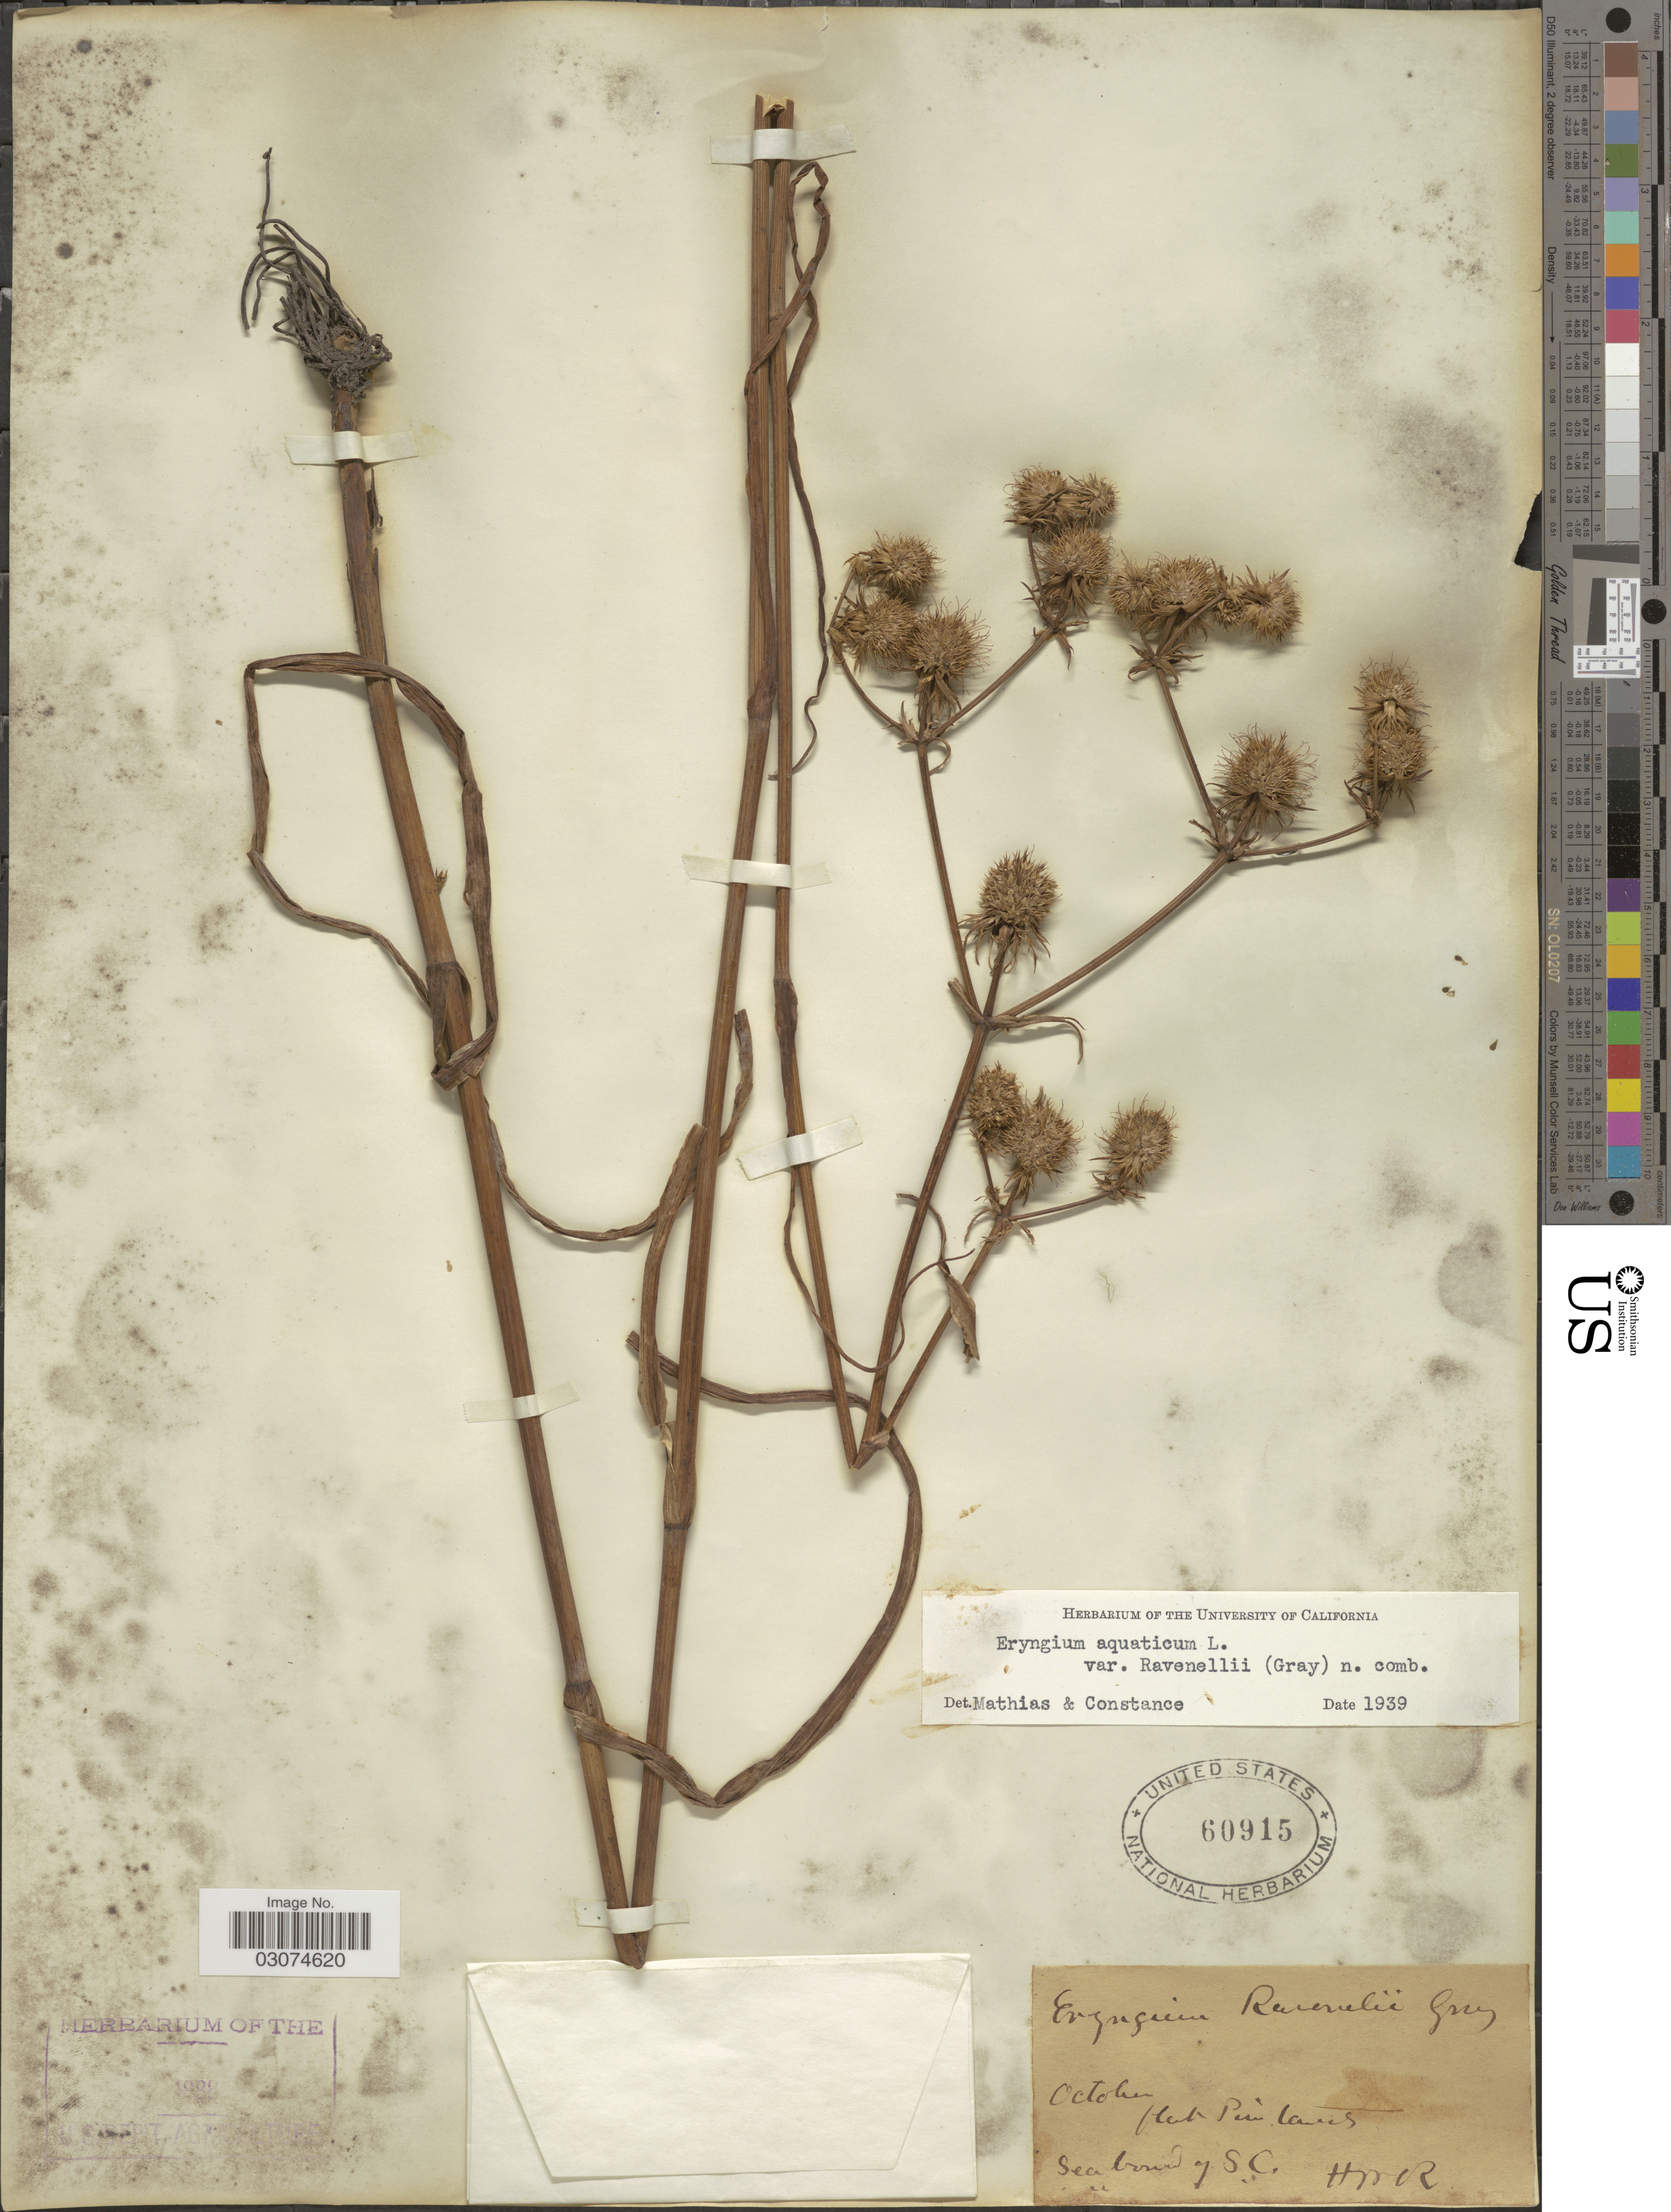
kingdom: Plantae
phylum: Tracheophyta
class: Magnoliopsida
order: Apiales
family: Apiaceae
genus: Eryngium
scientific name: Eryngium aquaticum var. ravenellii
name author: (A. Gray) Mathias & Constance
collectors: H. W. R.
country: United States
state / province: South Carolina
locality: Flat Pine land. Seaboard of S. C.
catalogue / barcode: US 60915